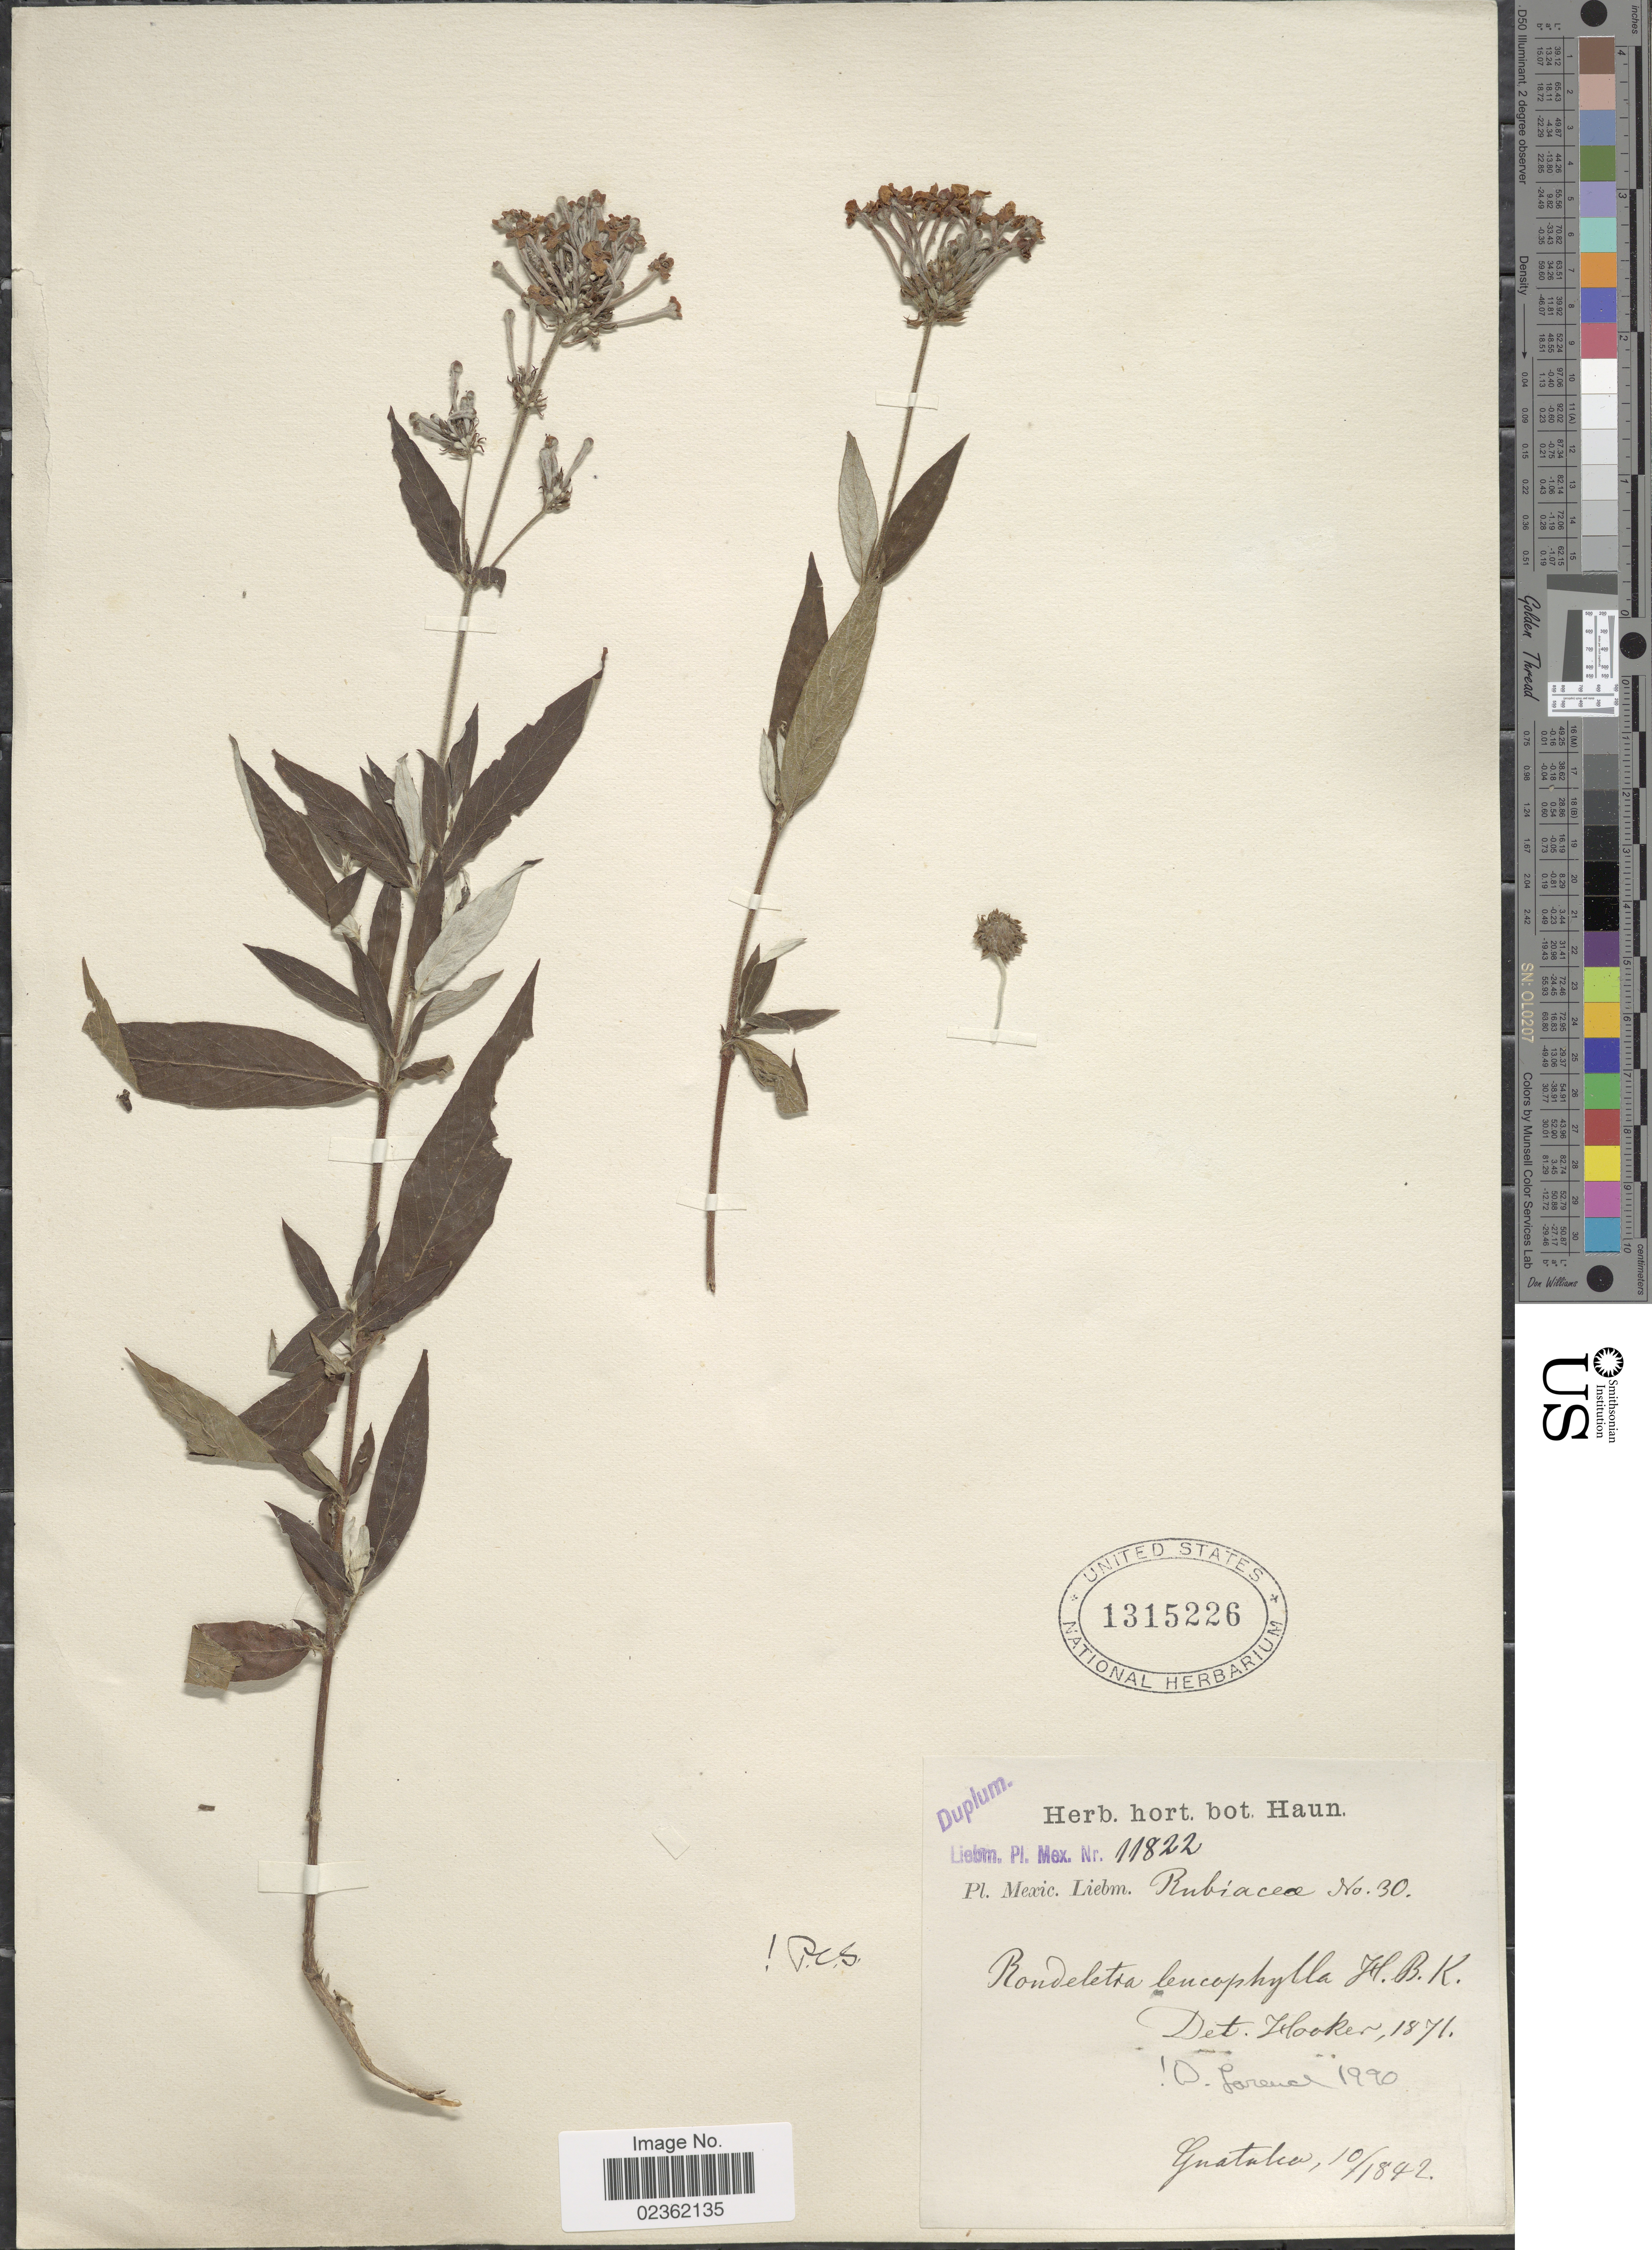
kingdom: Plantae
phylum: Tracheophyta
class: Magnoliopsida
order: Gentianales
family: Rubiaceae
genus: Rondeletia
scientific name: Rondeletia leucophylla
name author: Kunth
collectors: Liebmann, --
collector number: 11822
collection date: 1842-10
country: Mexico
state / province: Tabasco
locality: Guatalca.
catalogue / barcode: US 1315226